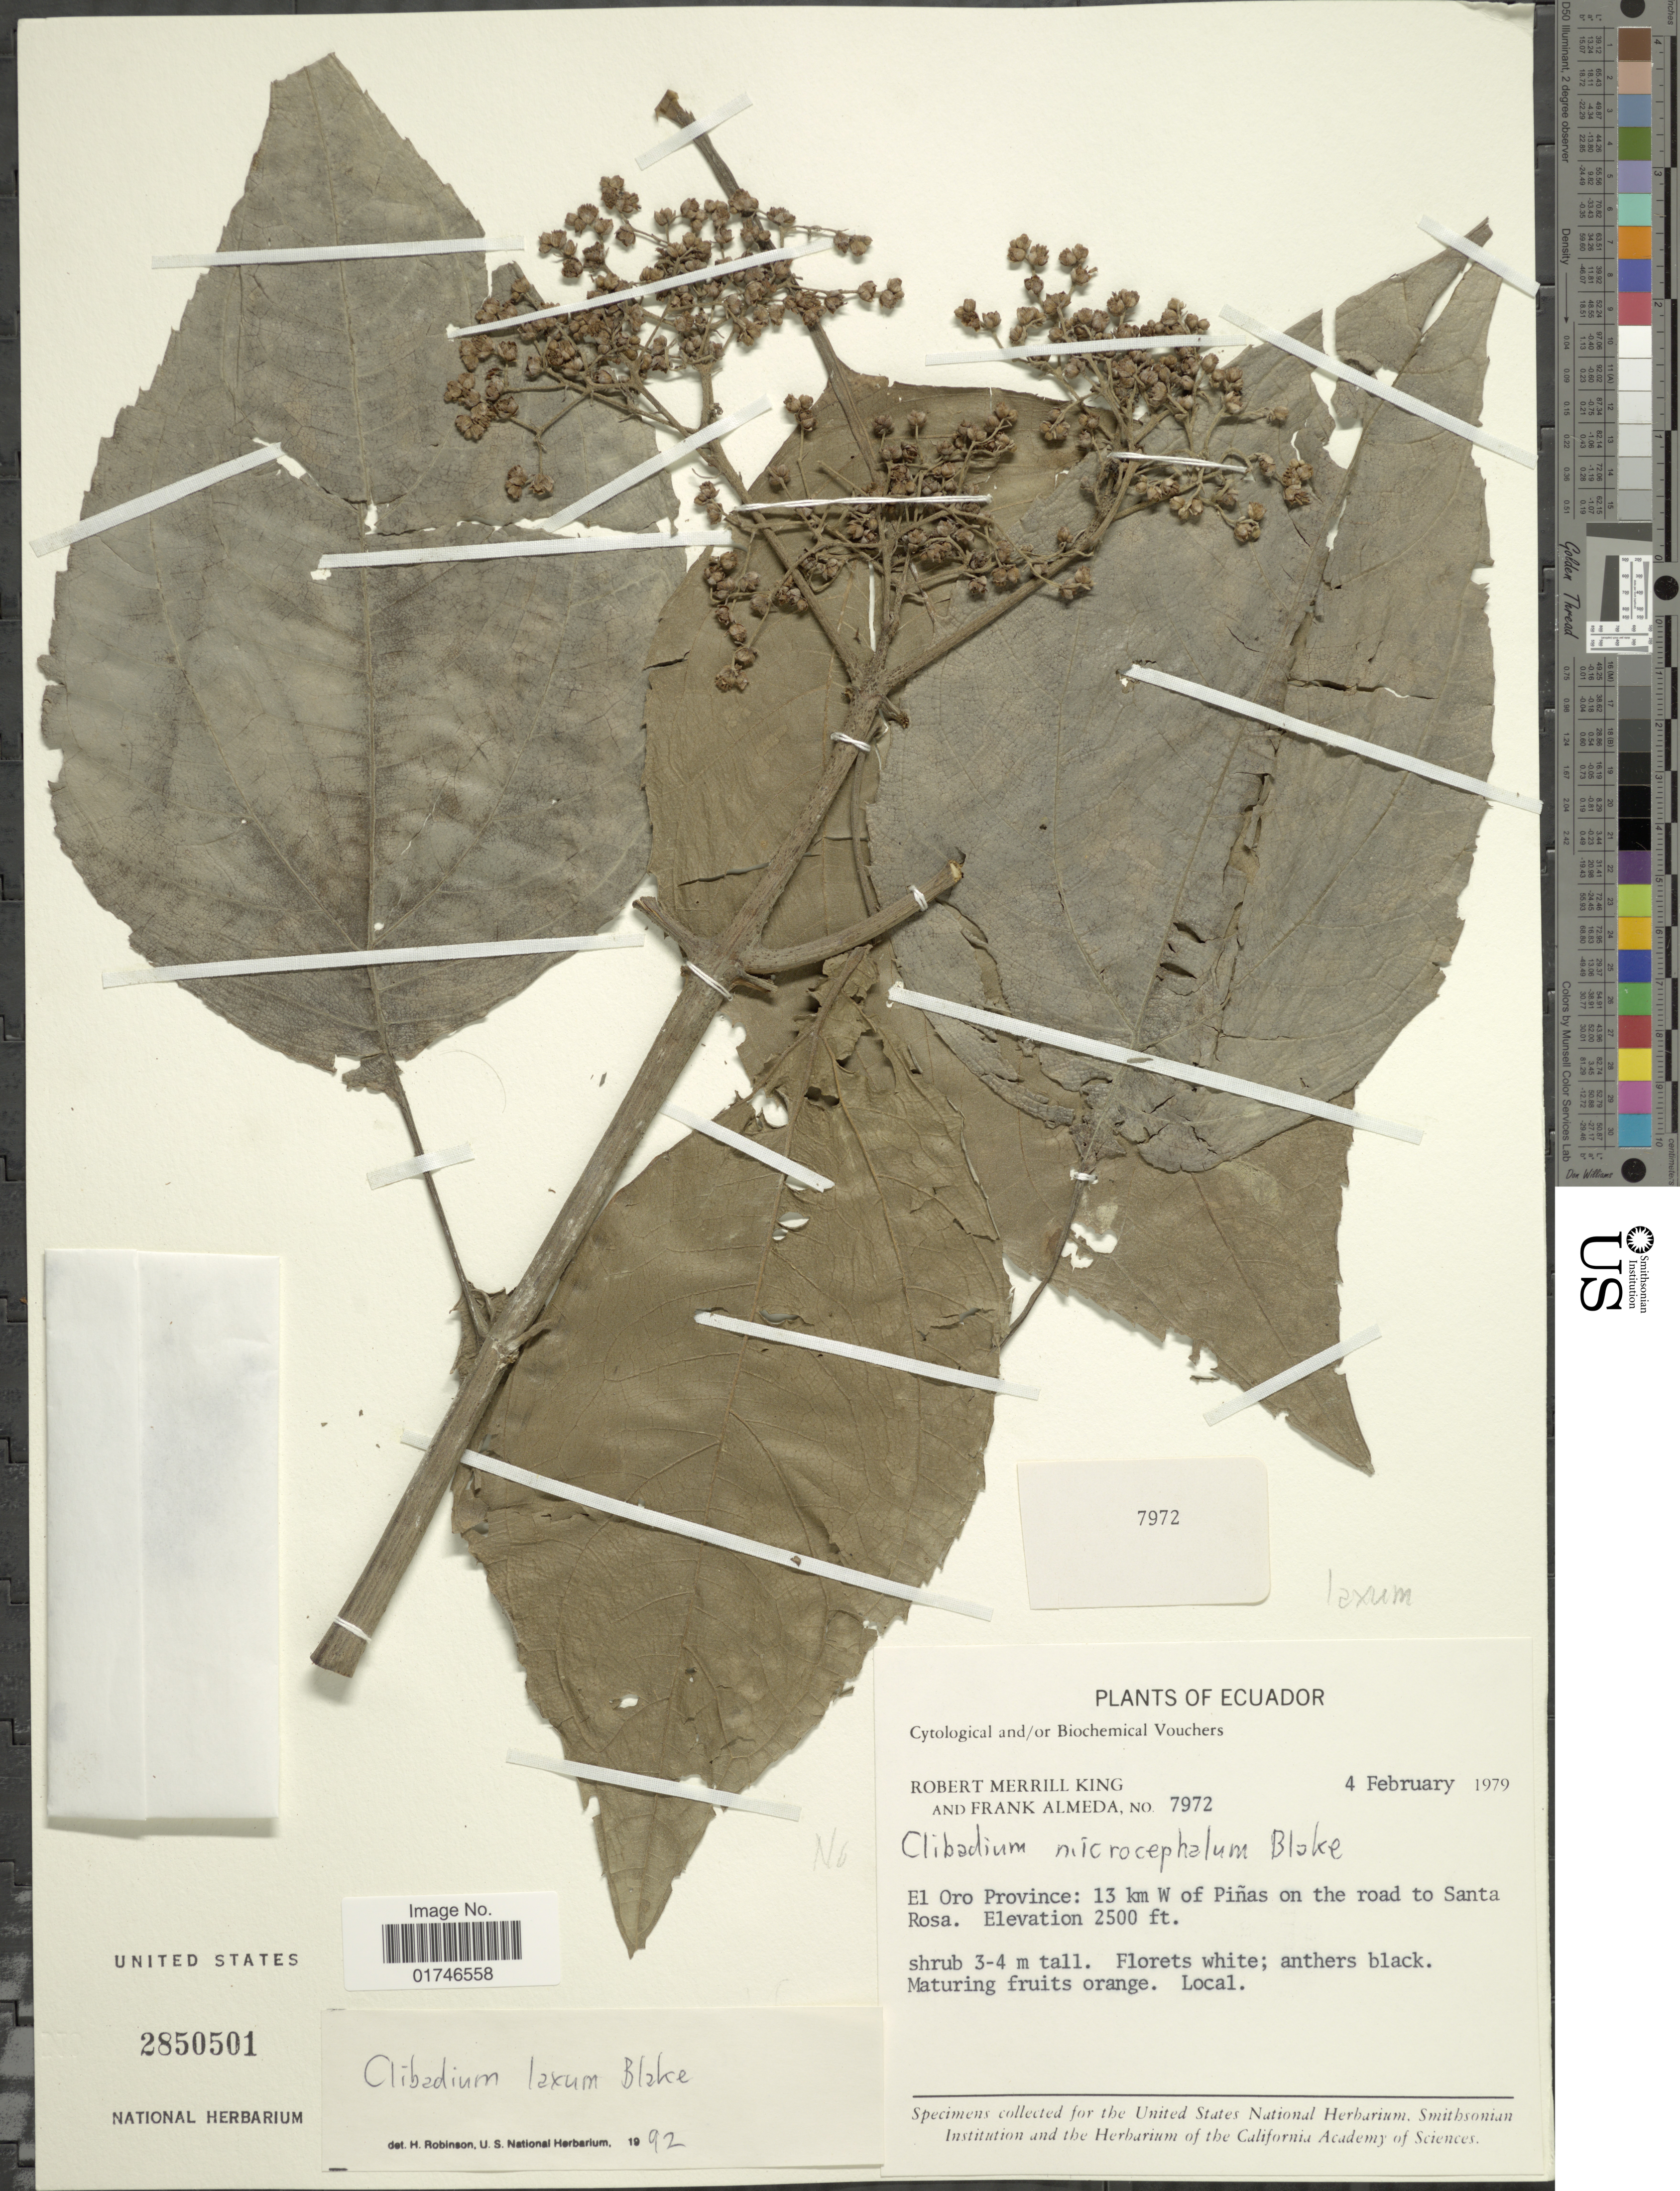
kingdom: Plantae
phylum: Tracheophyta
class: Magnoliopsida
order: Asterales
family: Asteraceae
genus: Clibadium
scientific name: Clibadium laxum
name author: S.F. Blake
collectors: R. M. King & F. Almeda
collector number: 7972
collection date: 1979-02-04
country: Ecuador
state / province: El Oro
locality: El Oro Province: 13 km W of Pinas on the road to Santa Rosa.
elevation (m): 762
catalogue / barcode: US 2850501